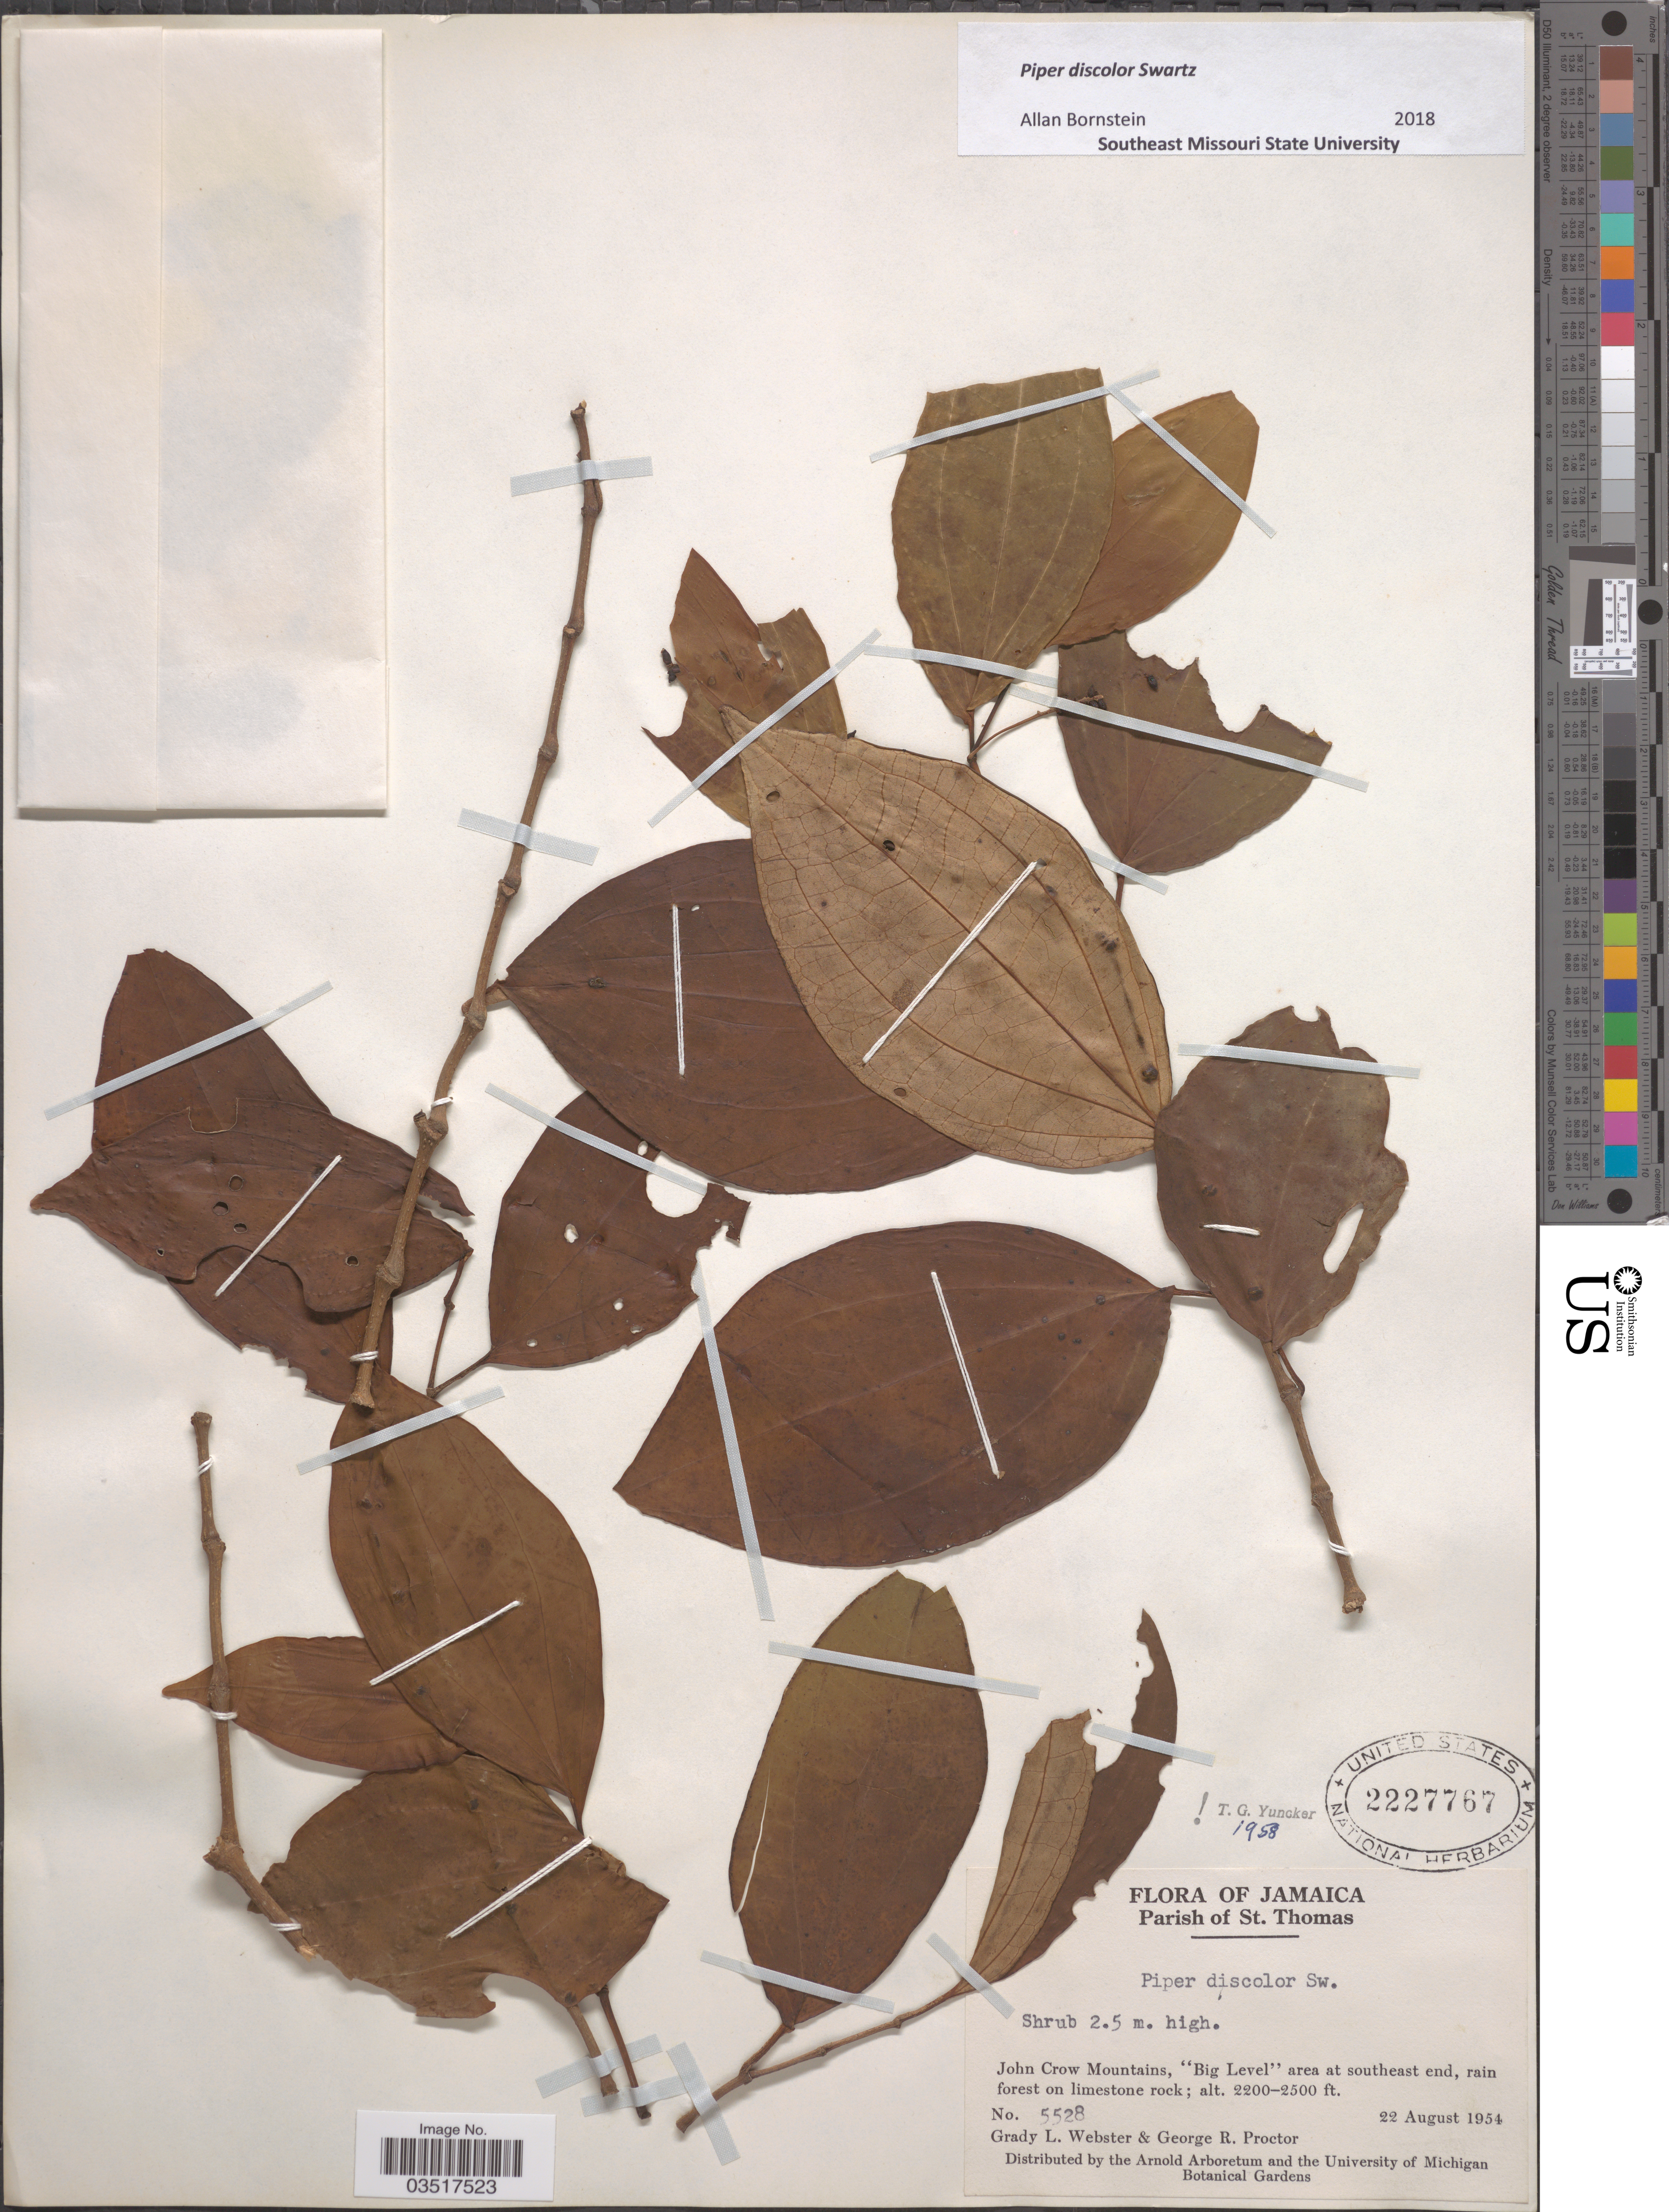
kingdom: Plantae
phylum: Tracheophyta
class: Magnoliopsida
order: Piperales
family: Piperaceae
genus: Piper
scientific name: Piper discolor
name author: Sw.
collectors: G. L. Webster & G. R. Proctor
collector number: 5528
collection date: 1954-08-22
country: Jamaica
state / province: Saint Thomas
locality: Parish of St. Thomas. John Crow Mountains, "Big Level" area at southeast end, rain forest on limestone rock.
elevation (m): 671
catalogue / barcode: US 2227767